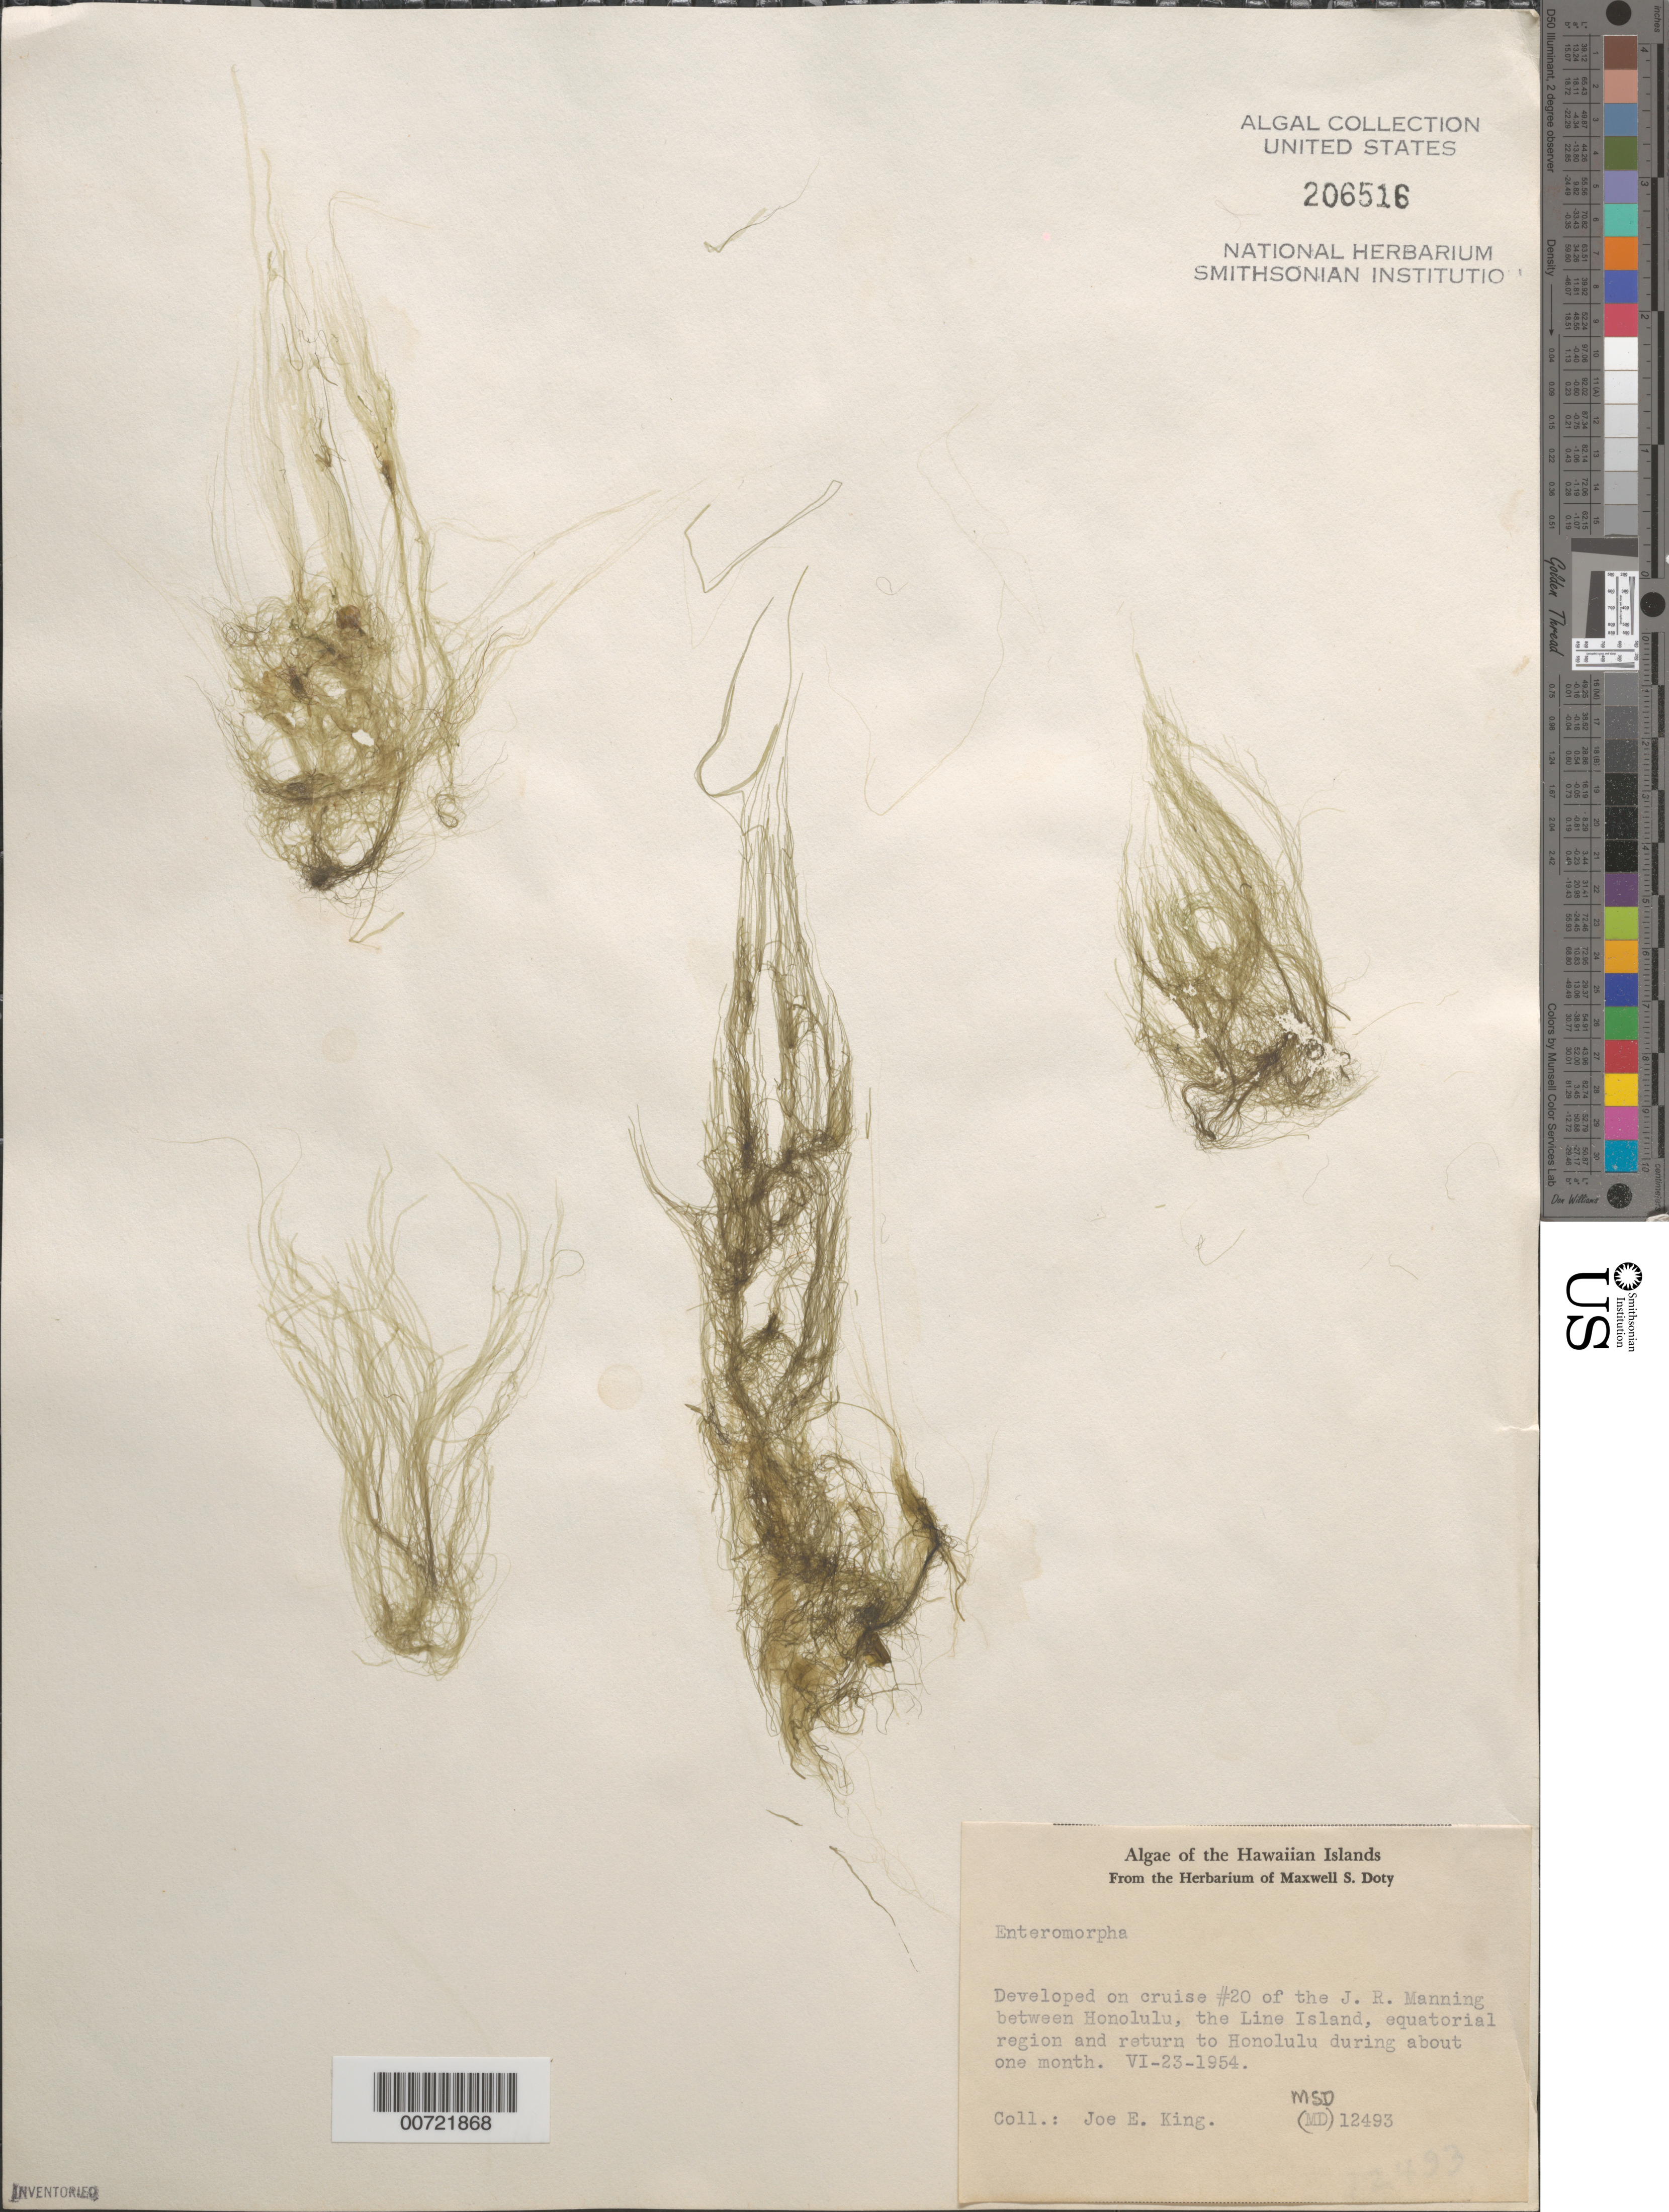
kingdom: Plantae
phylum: Chlorophyta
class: Ulvophyceae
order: Ulvales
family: Ulvaceae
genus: Ulva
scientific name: Ulva sp.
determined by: Algae name updating Project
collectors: Joe E. King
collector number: MSD 12493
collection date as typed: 23 Jun 1954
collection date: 1954-06-23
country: United States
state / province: Hawaii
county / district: Honolulu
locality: Developed on cruise 20 of the John R. Manning between Honolulu (Hawaii), the Line Islands, equatorial region and return to Honolulu during about 1 month, ending 23 June 1954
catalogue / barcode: US 206516